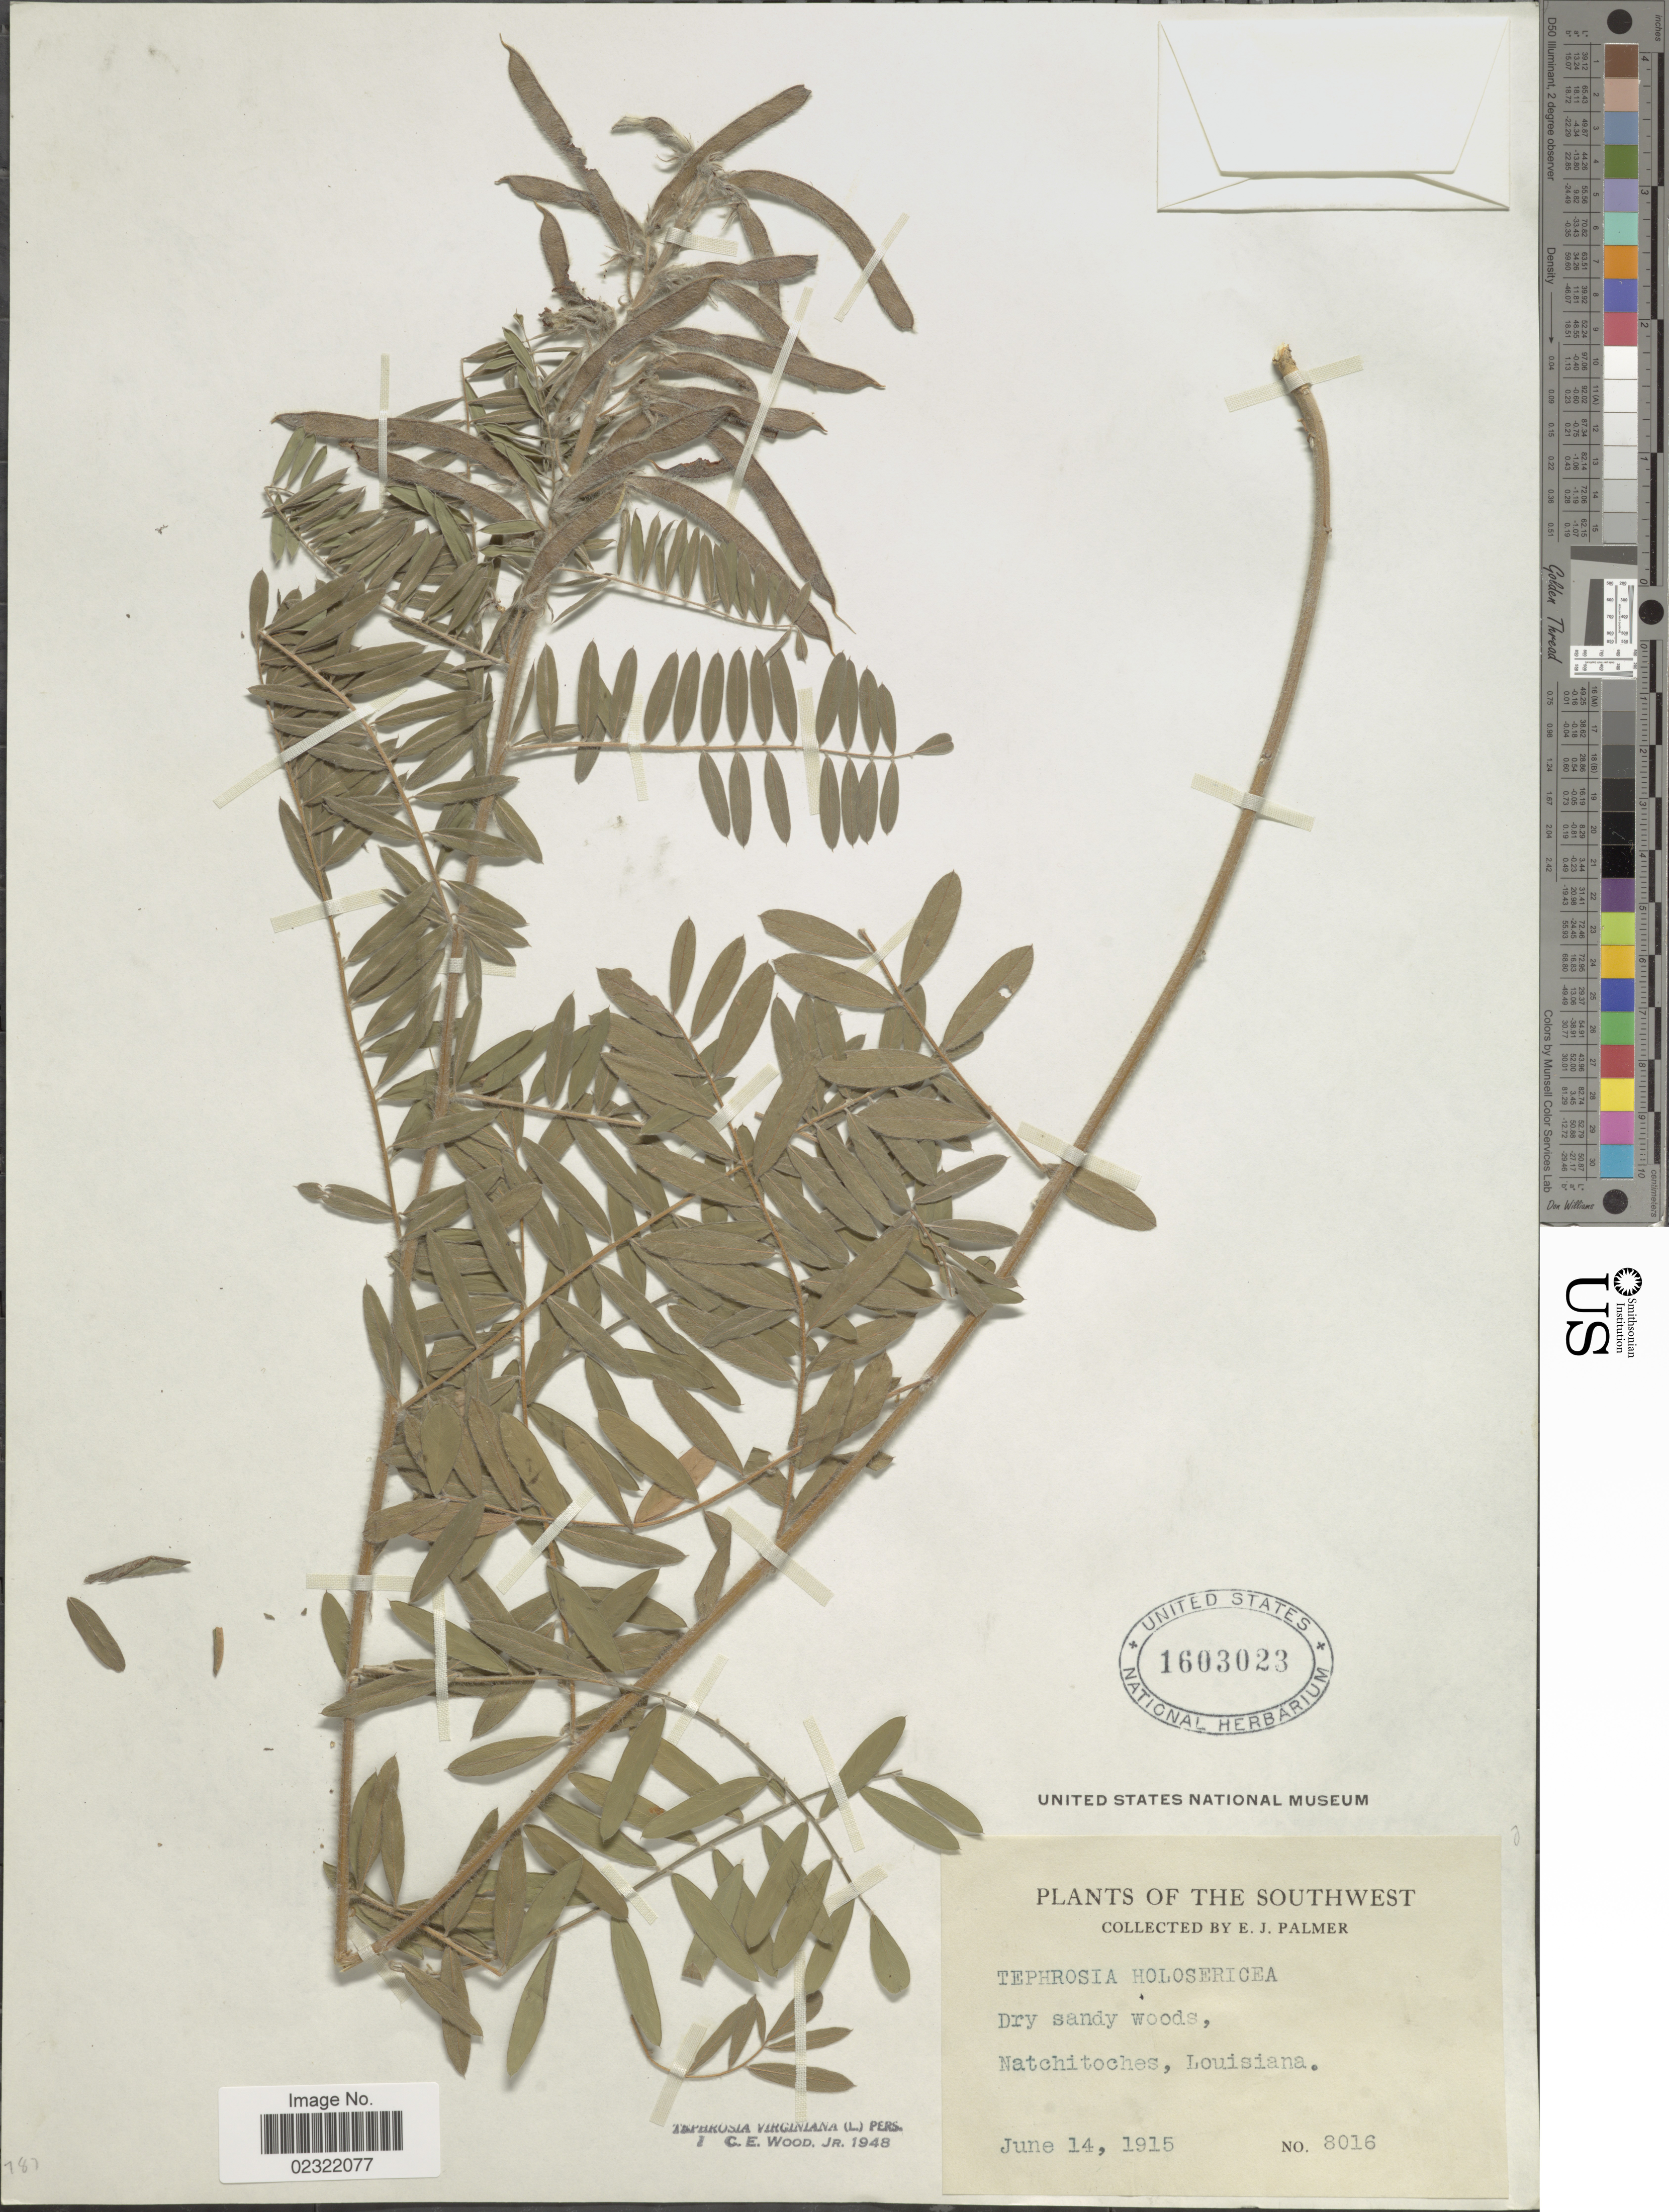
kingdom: Plantae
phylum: Tracheophyta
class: Magnoliopsida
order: Fabales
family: Fabaceae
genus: Tephrosia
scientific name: Tephrosia virginiana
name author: (L.) Pers.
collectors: E. J. Palmer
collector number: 8016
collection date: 1915-06-14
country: United States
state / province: Louisiana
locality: The Southwest, Dry sandy woods, Natchitoches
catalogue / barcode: US 1603023